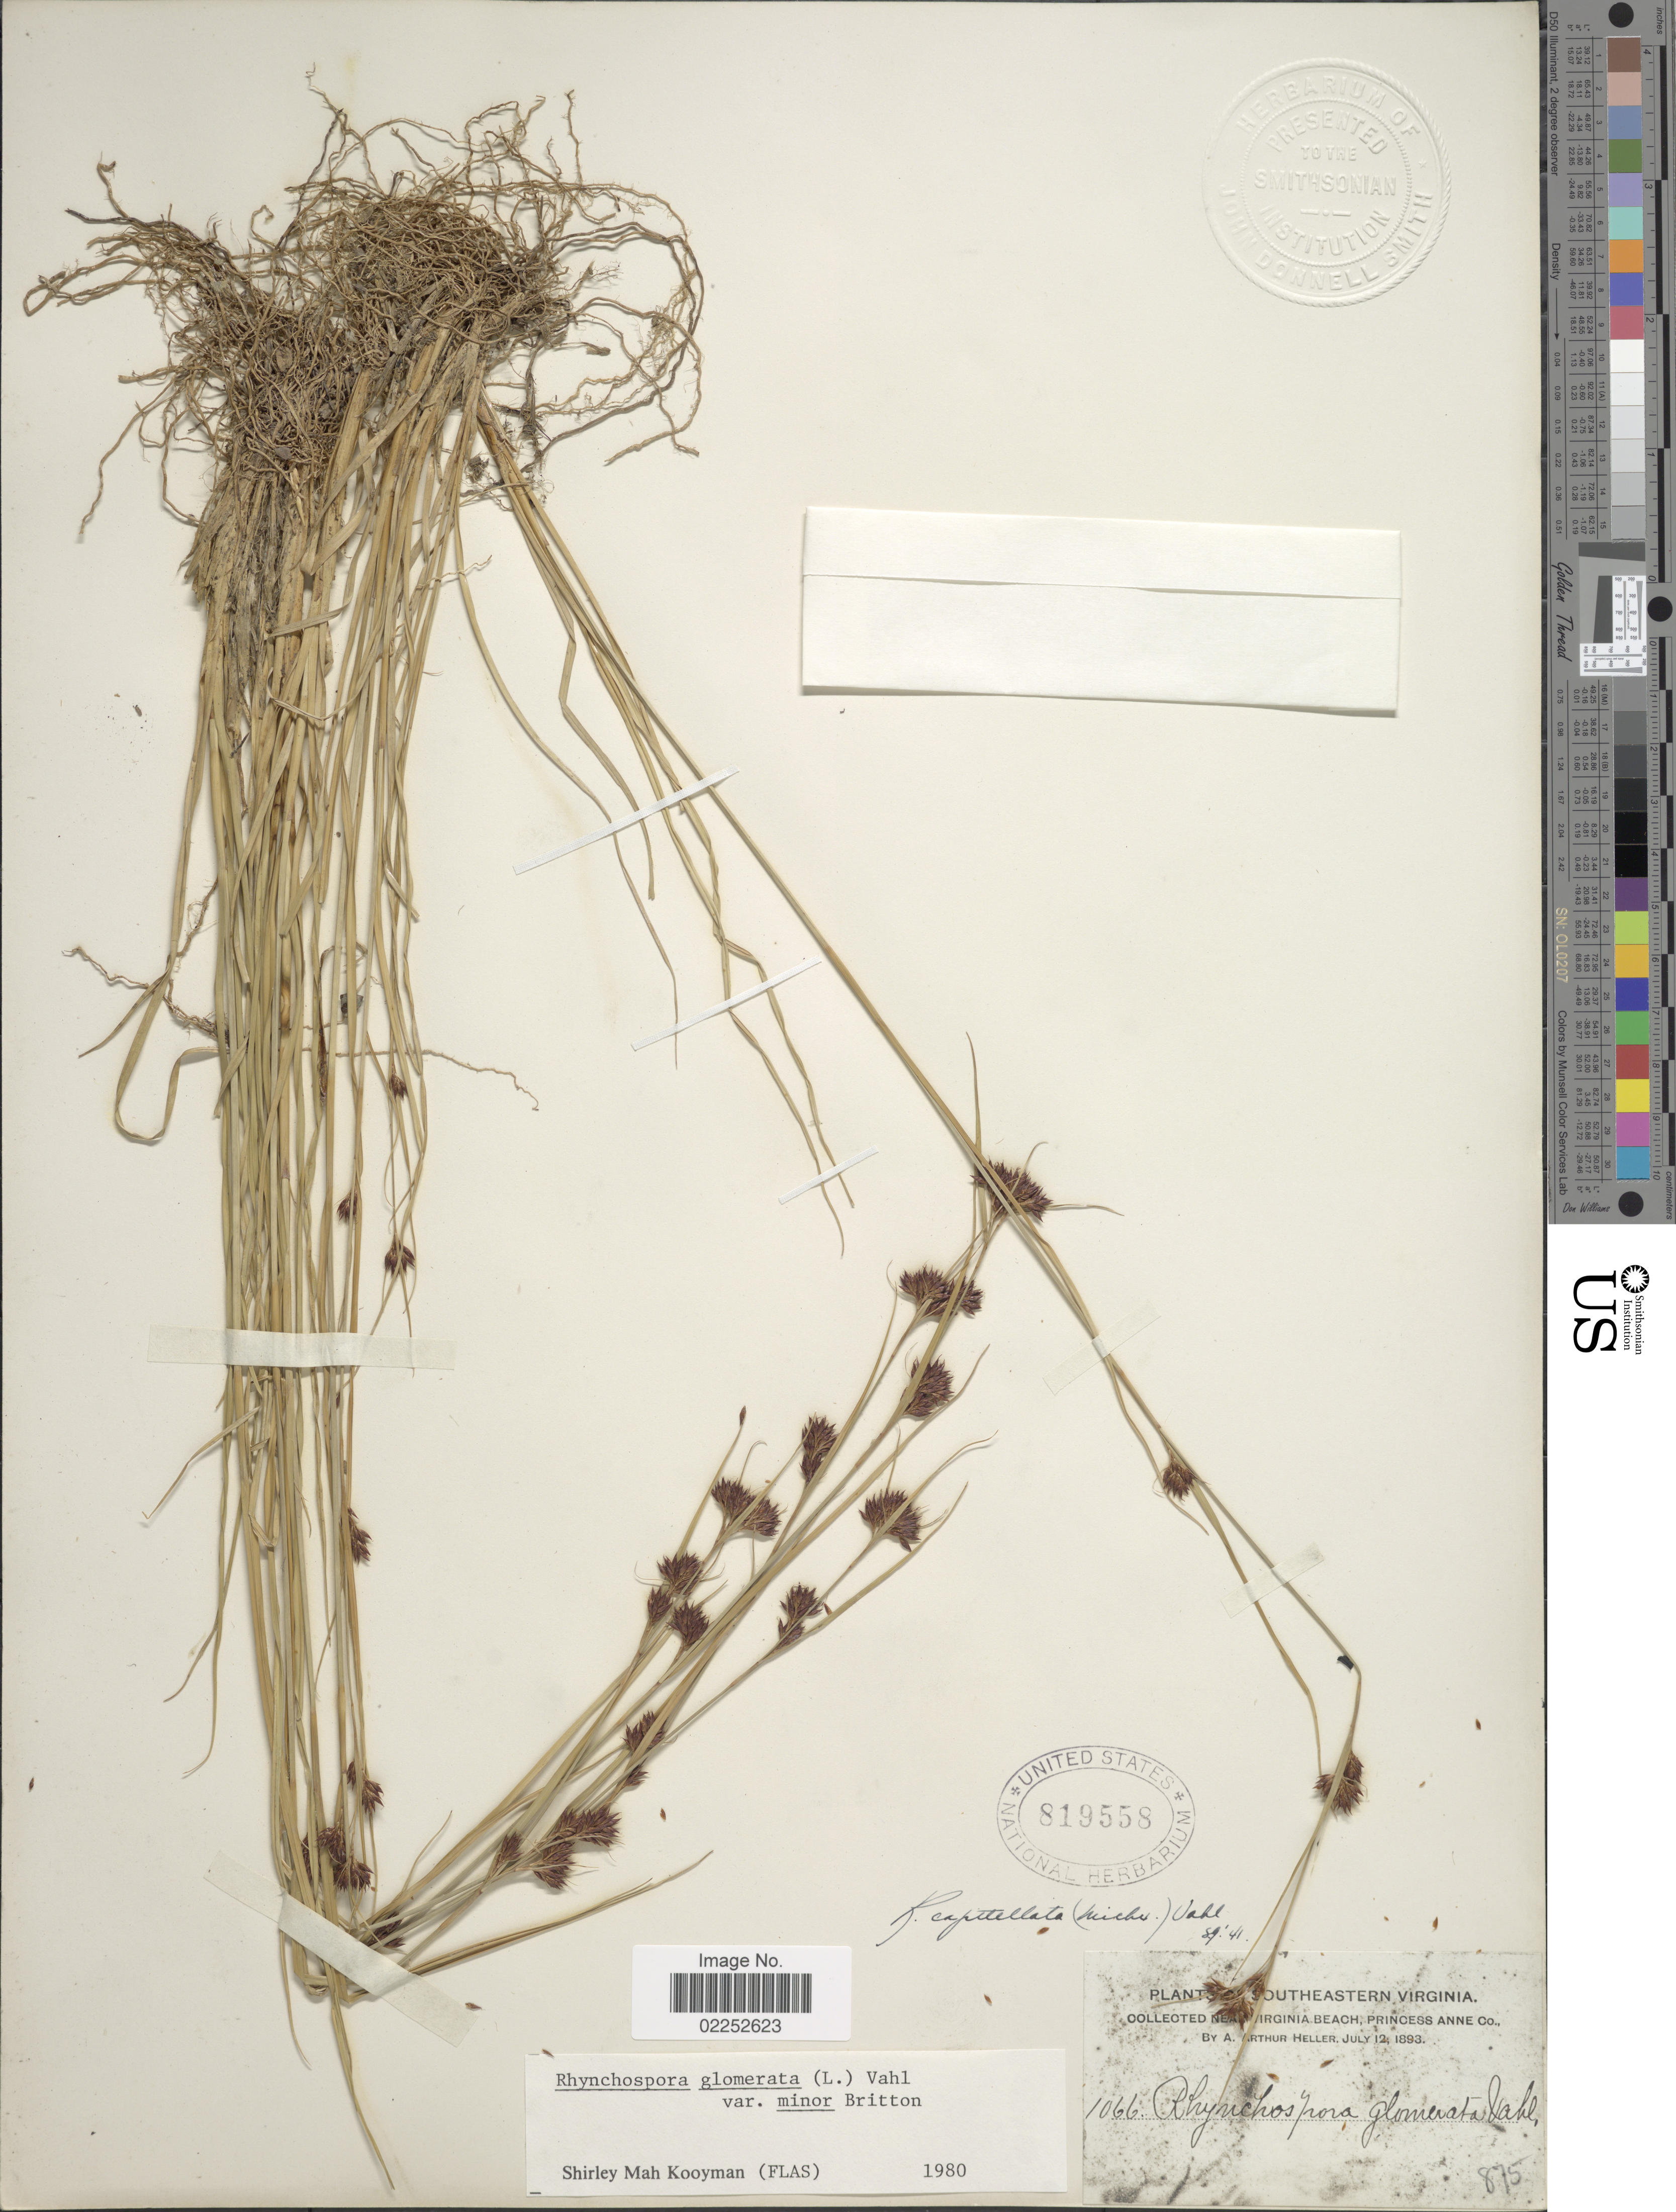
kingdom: Plantae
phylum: Tracheophyta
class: Liliopsida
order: Poales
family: Cyperaceae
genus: Rhynchospora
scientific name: Rhynchospora capitellata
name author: (Michx.) Vahl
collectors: A. A. Heller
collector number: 1066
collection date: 1893-07-12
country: United States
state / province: Virginia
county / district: City of Virginia Beach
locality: Southeastern Virginia, Near Virginia Beach, Princess Anne (=historic county name) County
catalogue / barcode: US 819558